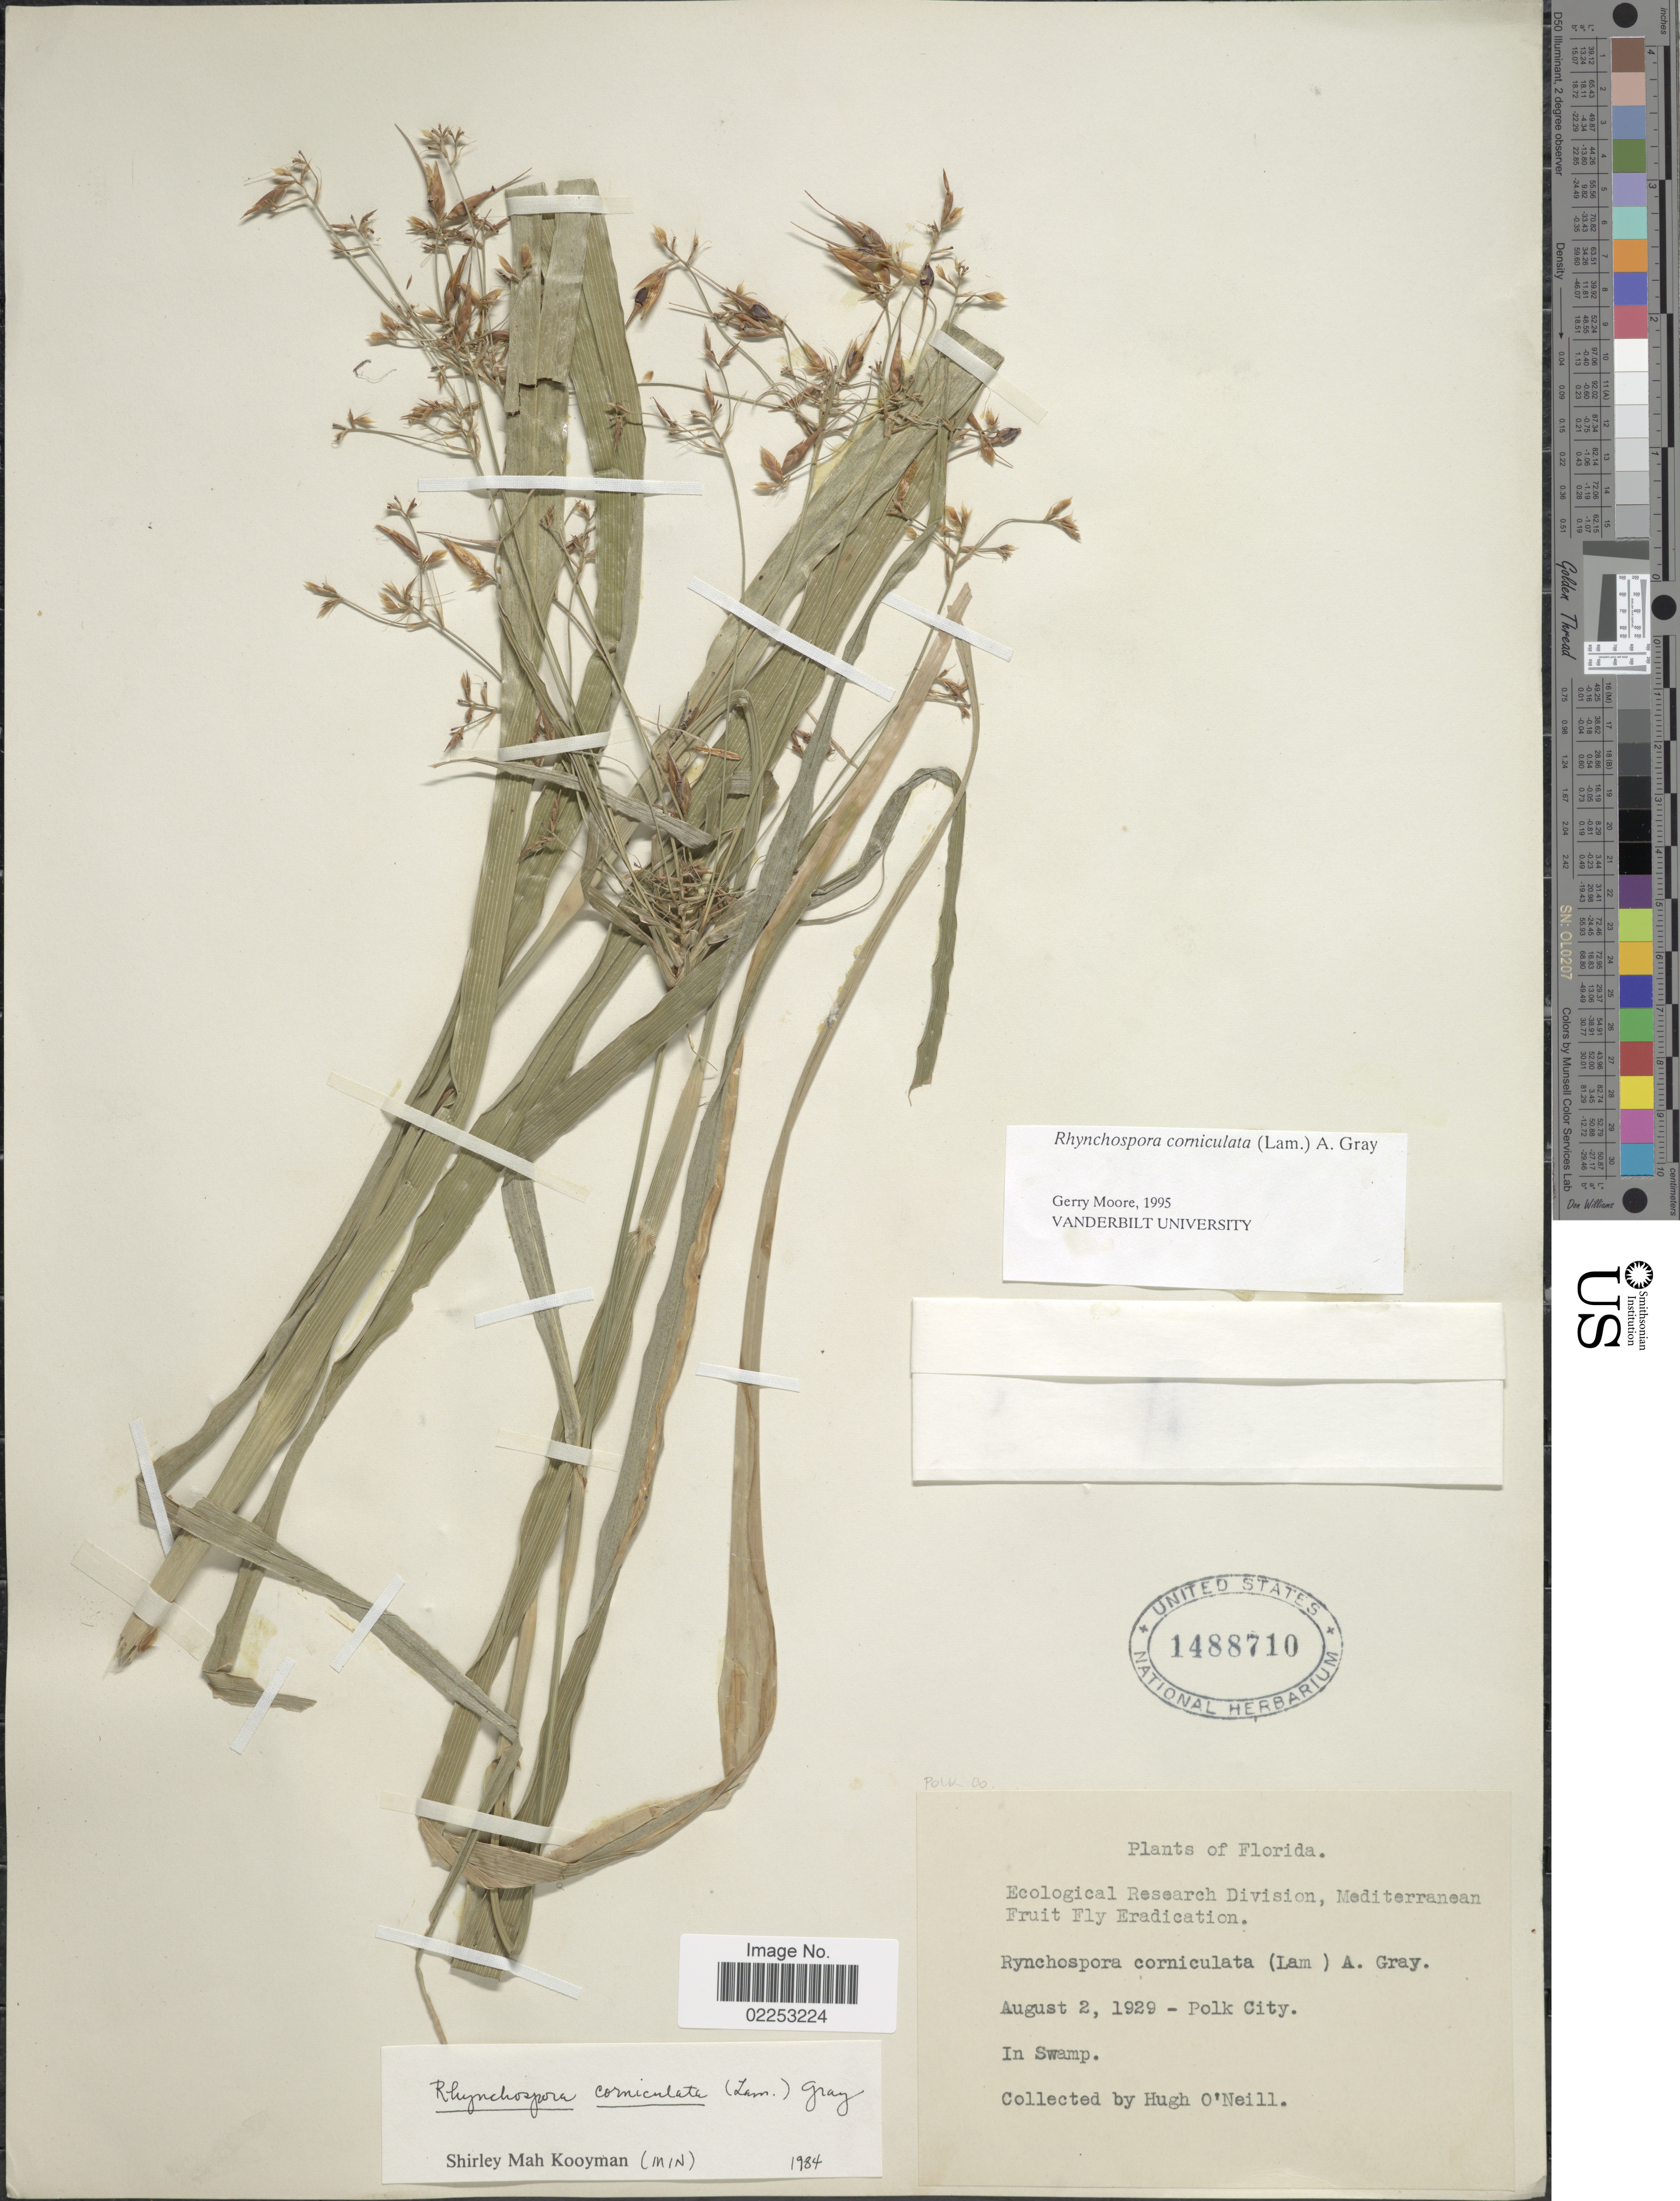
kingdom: Plantae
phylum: Tracheophyta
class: Liliopsida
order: Poales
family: Cyperaceae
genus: Rhynchospora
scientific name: Rhynchospora corniculata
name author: (Lam.) A. Gray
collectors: H. O'Neill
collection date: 1929-08-02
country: United States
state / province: Florida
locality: Polk City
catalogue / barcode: US 1488710